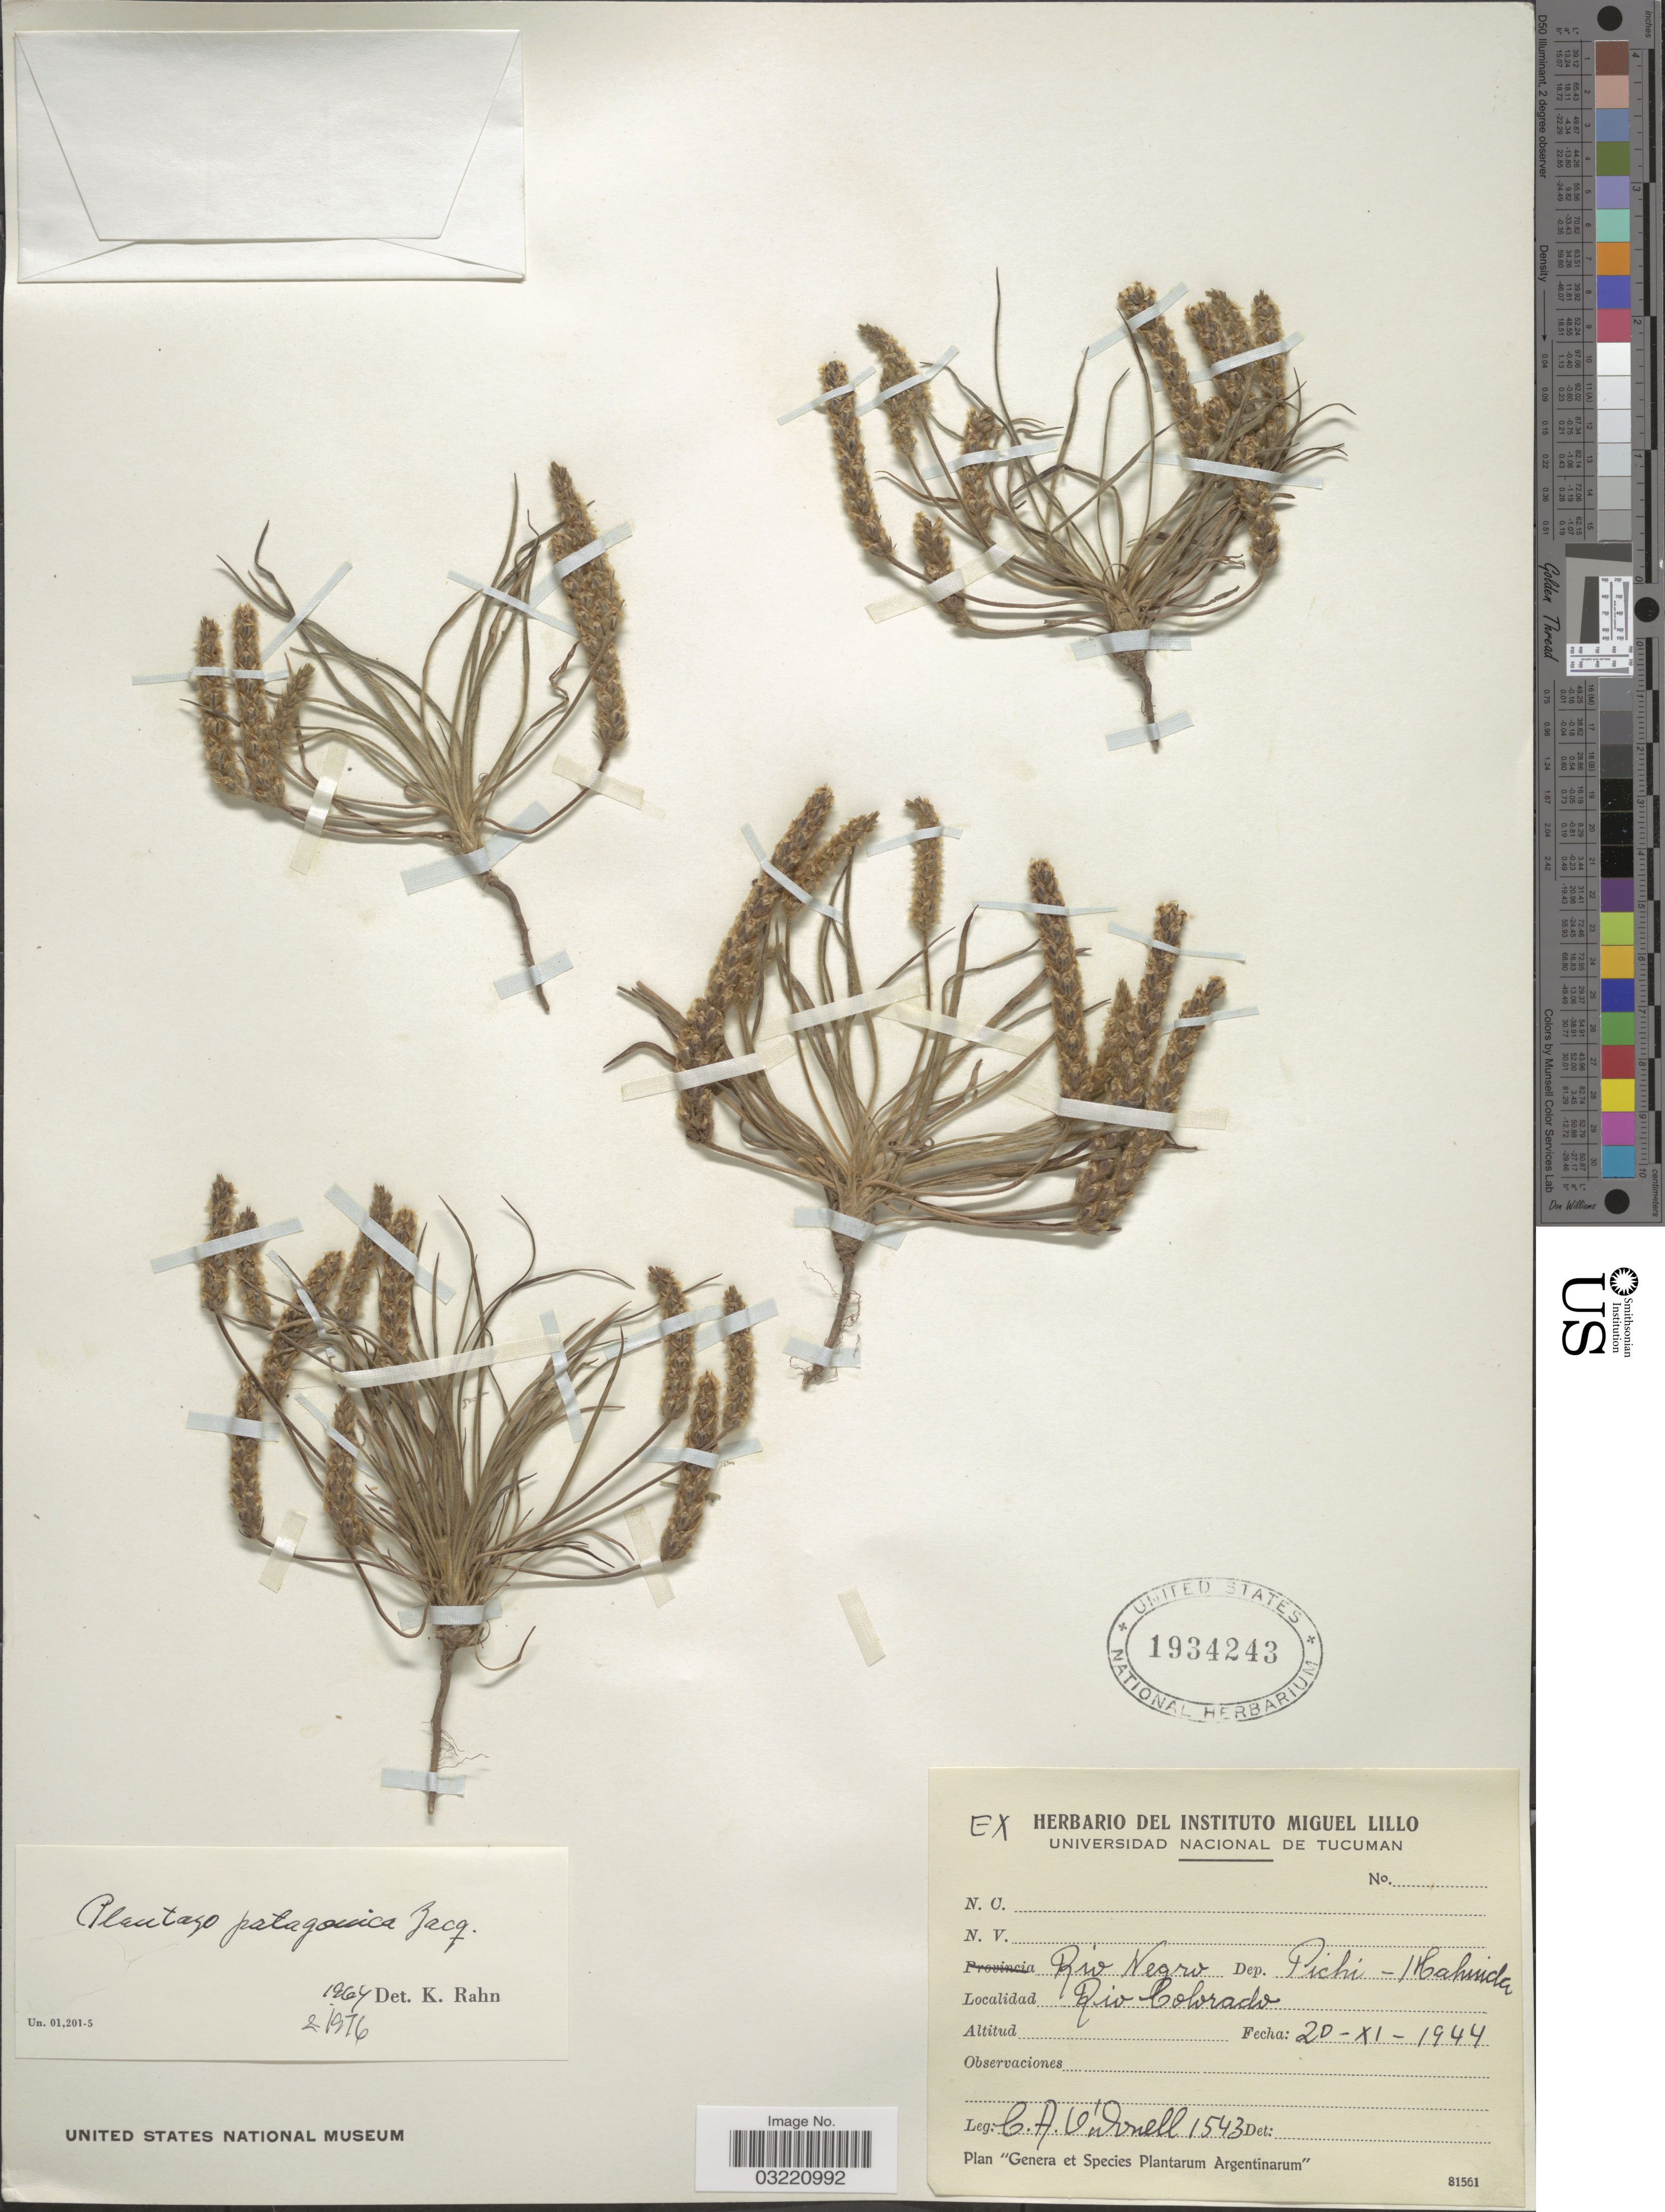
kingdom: Plantae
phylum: Tracheophyta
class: Magnoliopsida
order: Lamiales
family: Plantaginaceae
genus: Plantago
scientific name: Plantago patagonica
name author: Jacq.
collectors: C. O'Donell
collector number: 1543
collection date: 1944-11-20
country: Argentina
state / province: Rio Negro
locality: Dep. Pichi - Mahuida, Rio Colorado.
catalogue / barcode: US 1934243